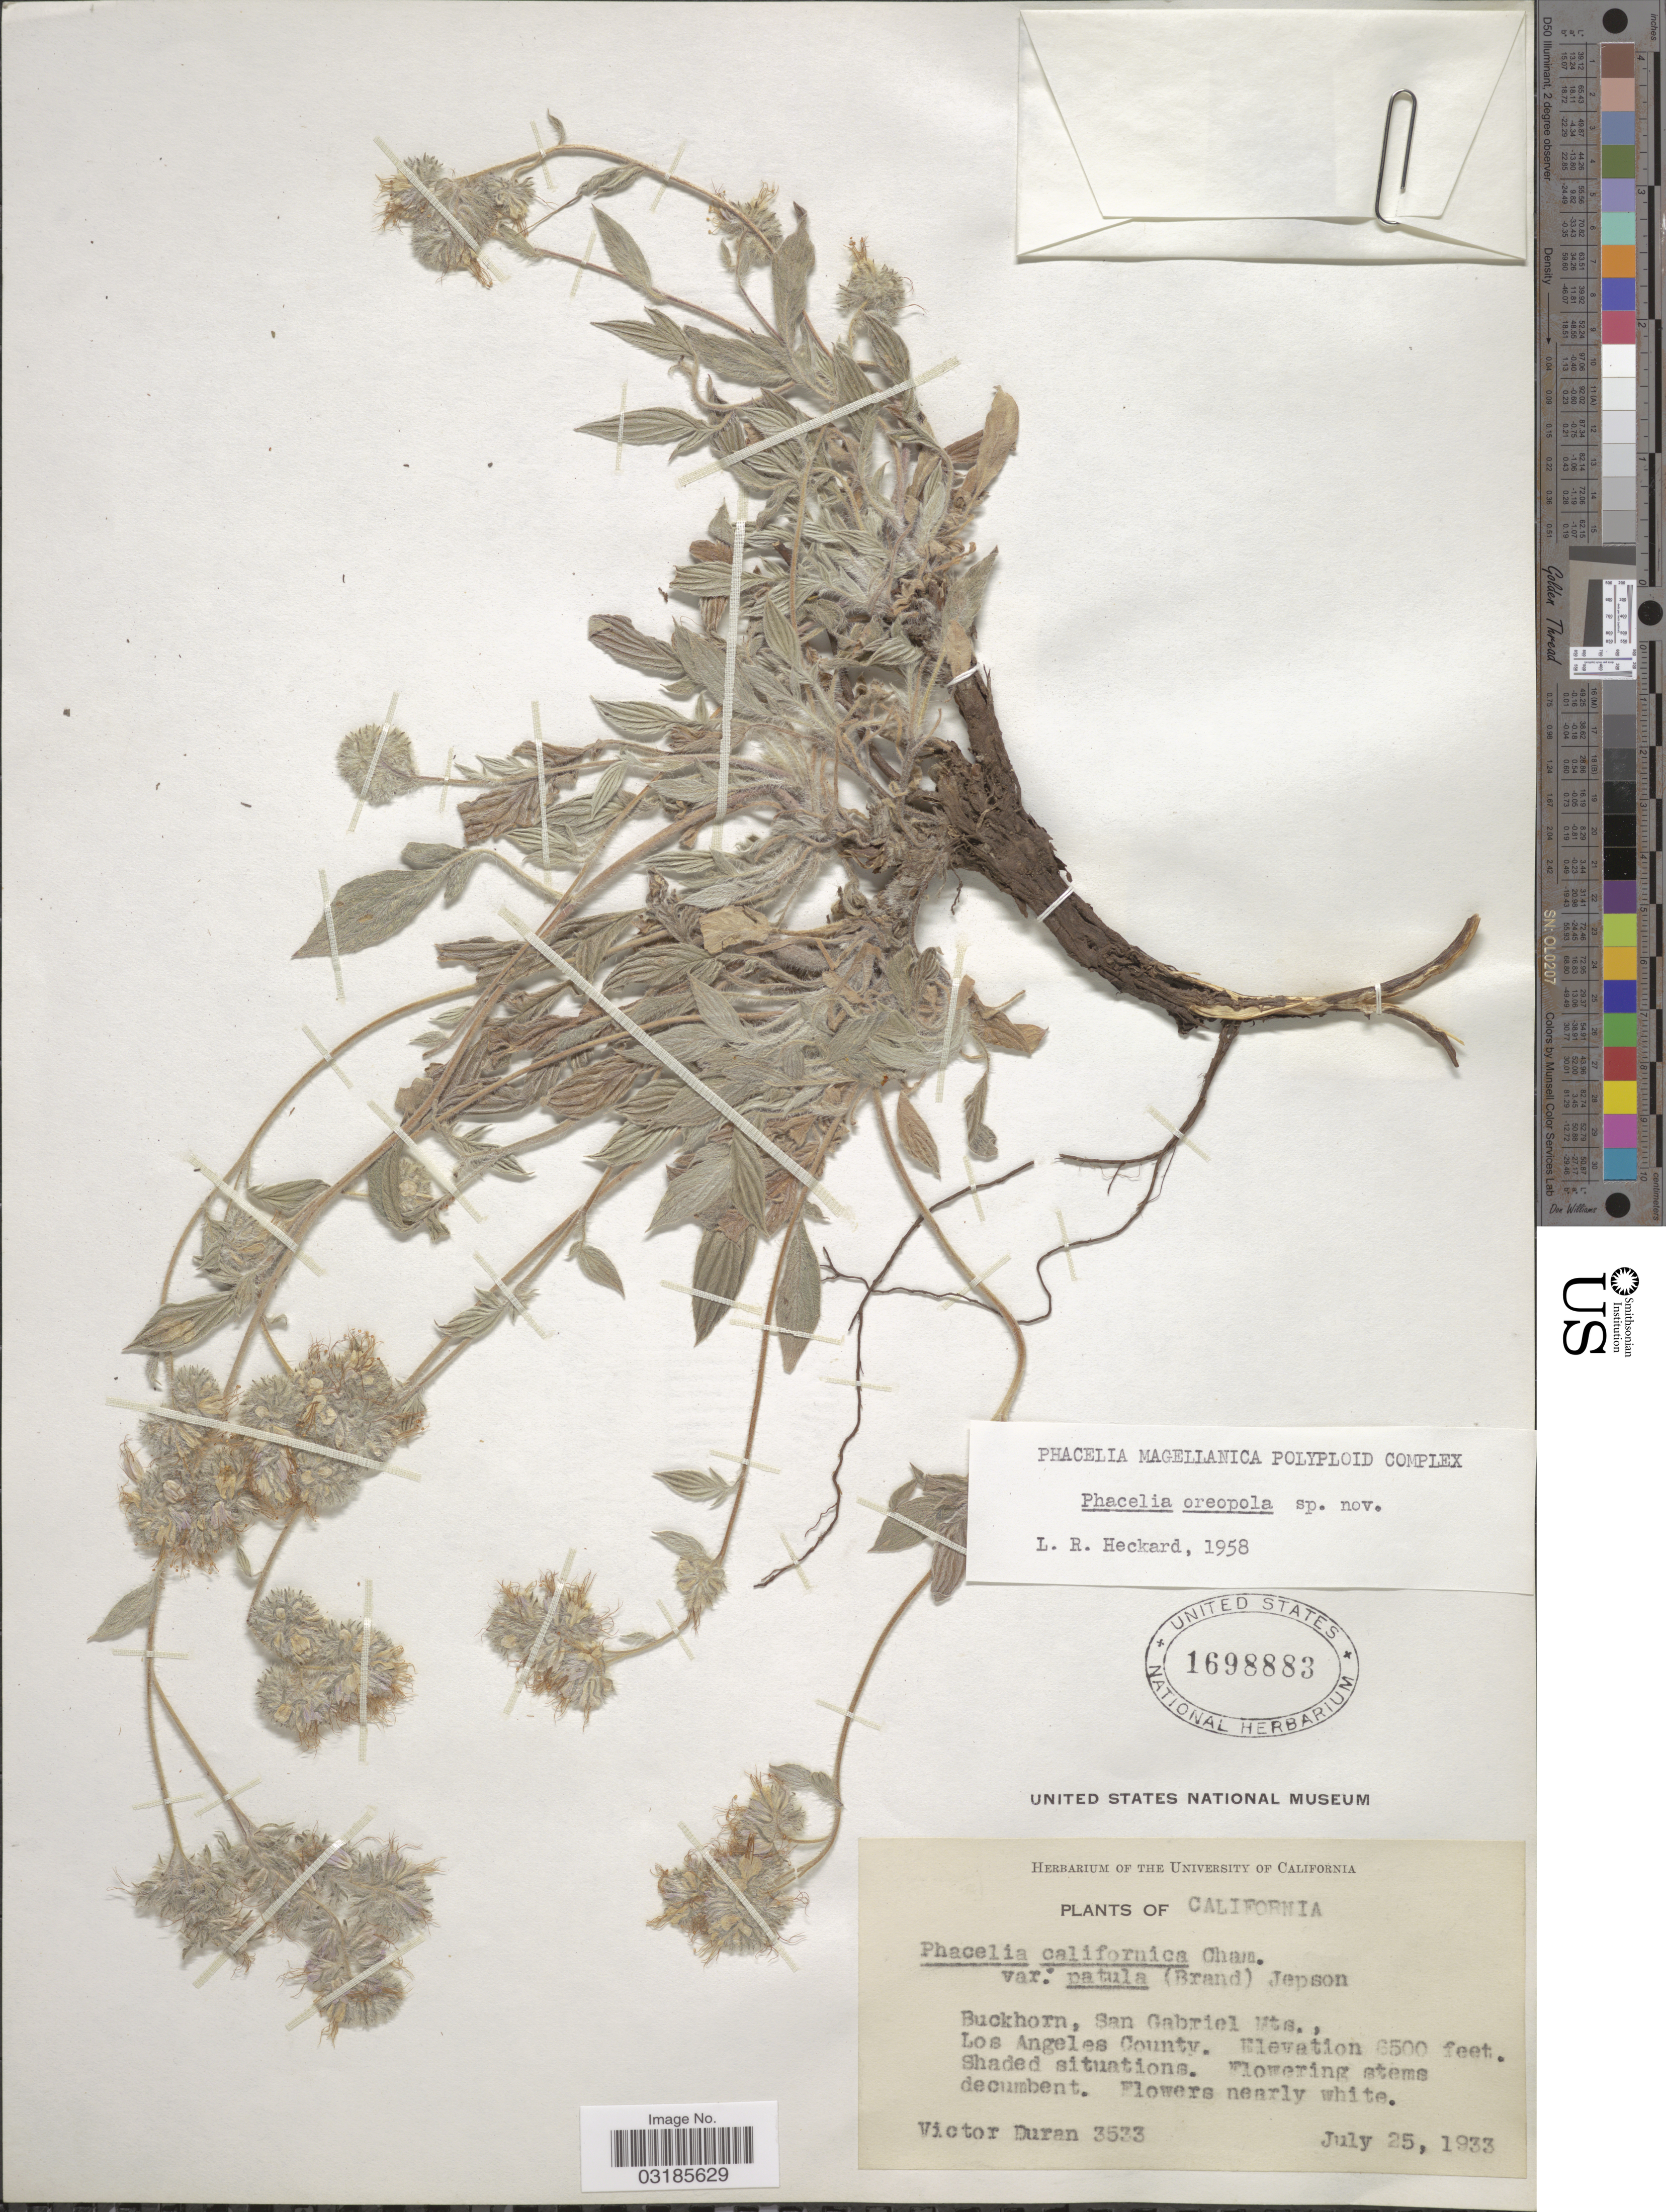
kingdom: Plantae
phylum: Tracheophyta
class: Magnoliopsida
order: Boraginales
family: Hydrophyllaceae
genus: Phacelia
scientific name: Phacelia oreopola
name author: Heckard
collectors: V. Duran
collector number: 3533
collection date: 1933-07-25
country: United States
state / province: California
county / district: Los Angeles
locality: Buckhorn, San Gabriel Mts., Los Angeles County.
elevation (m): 1981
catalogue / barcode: US 1698883